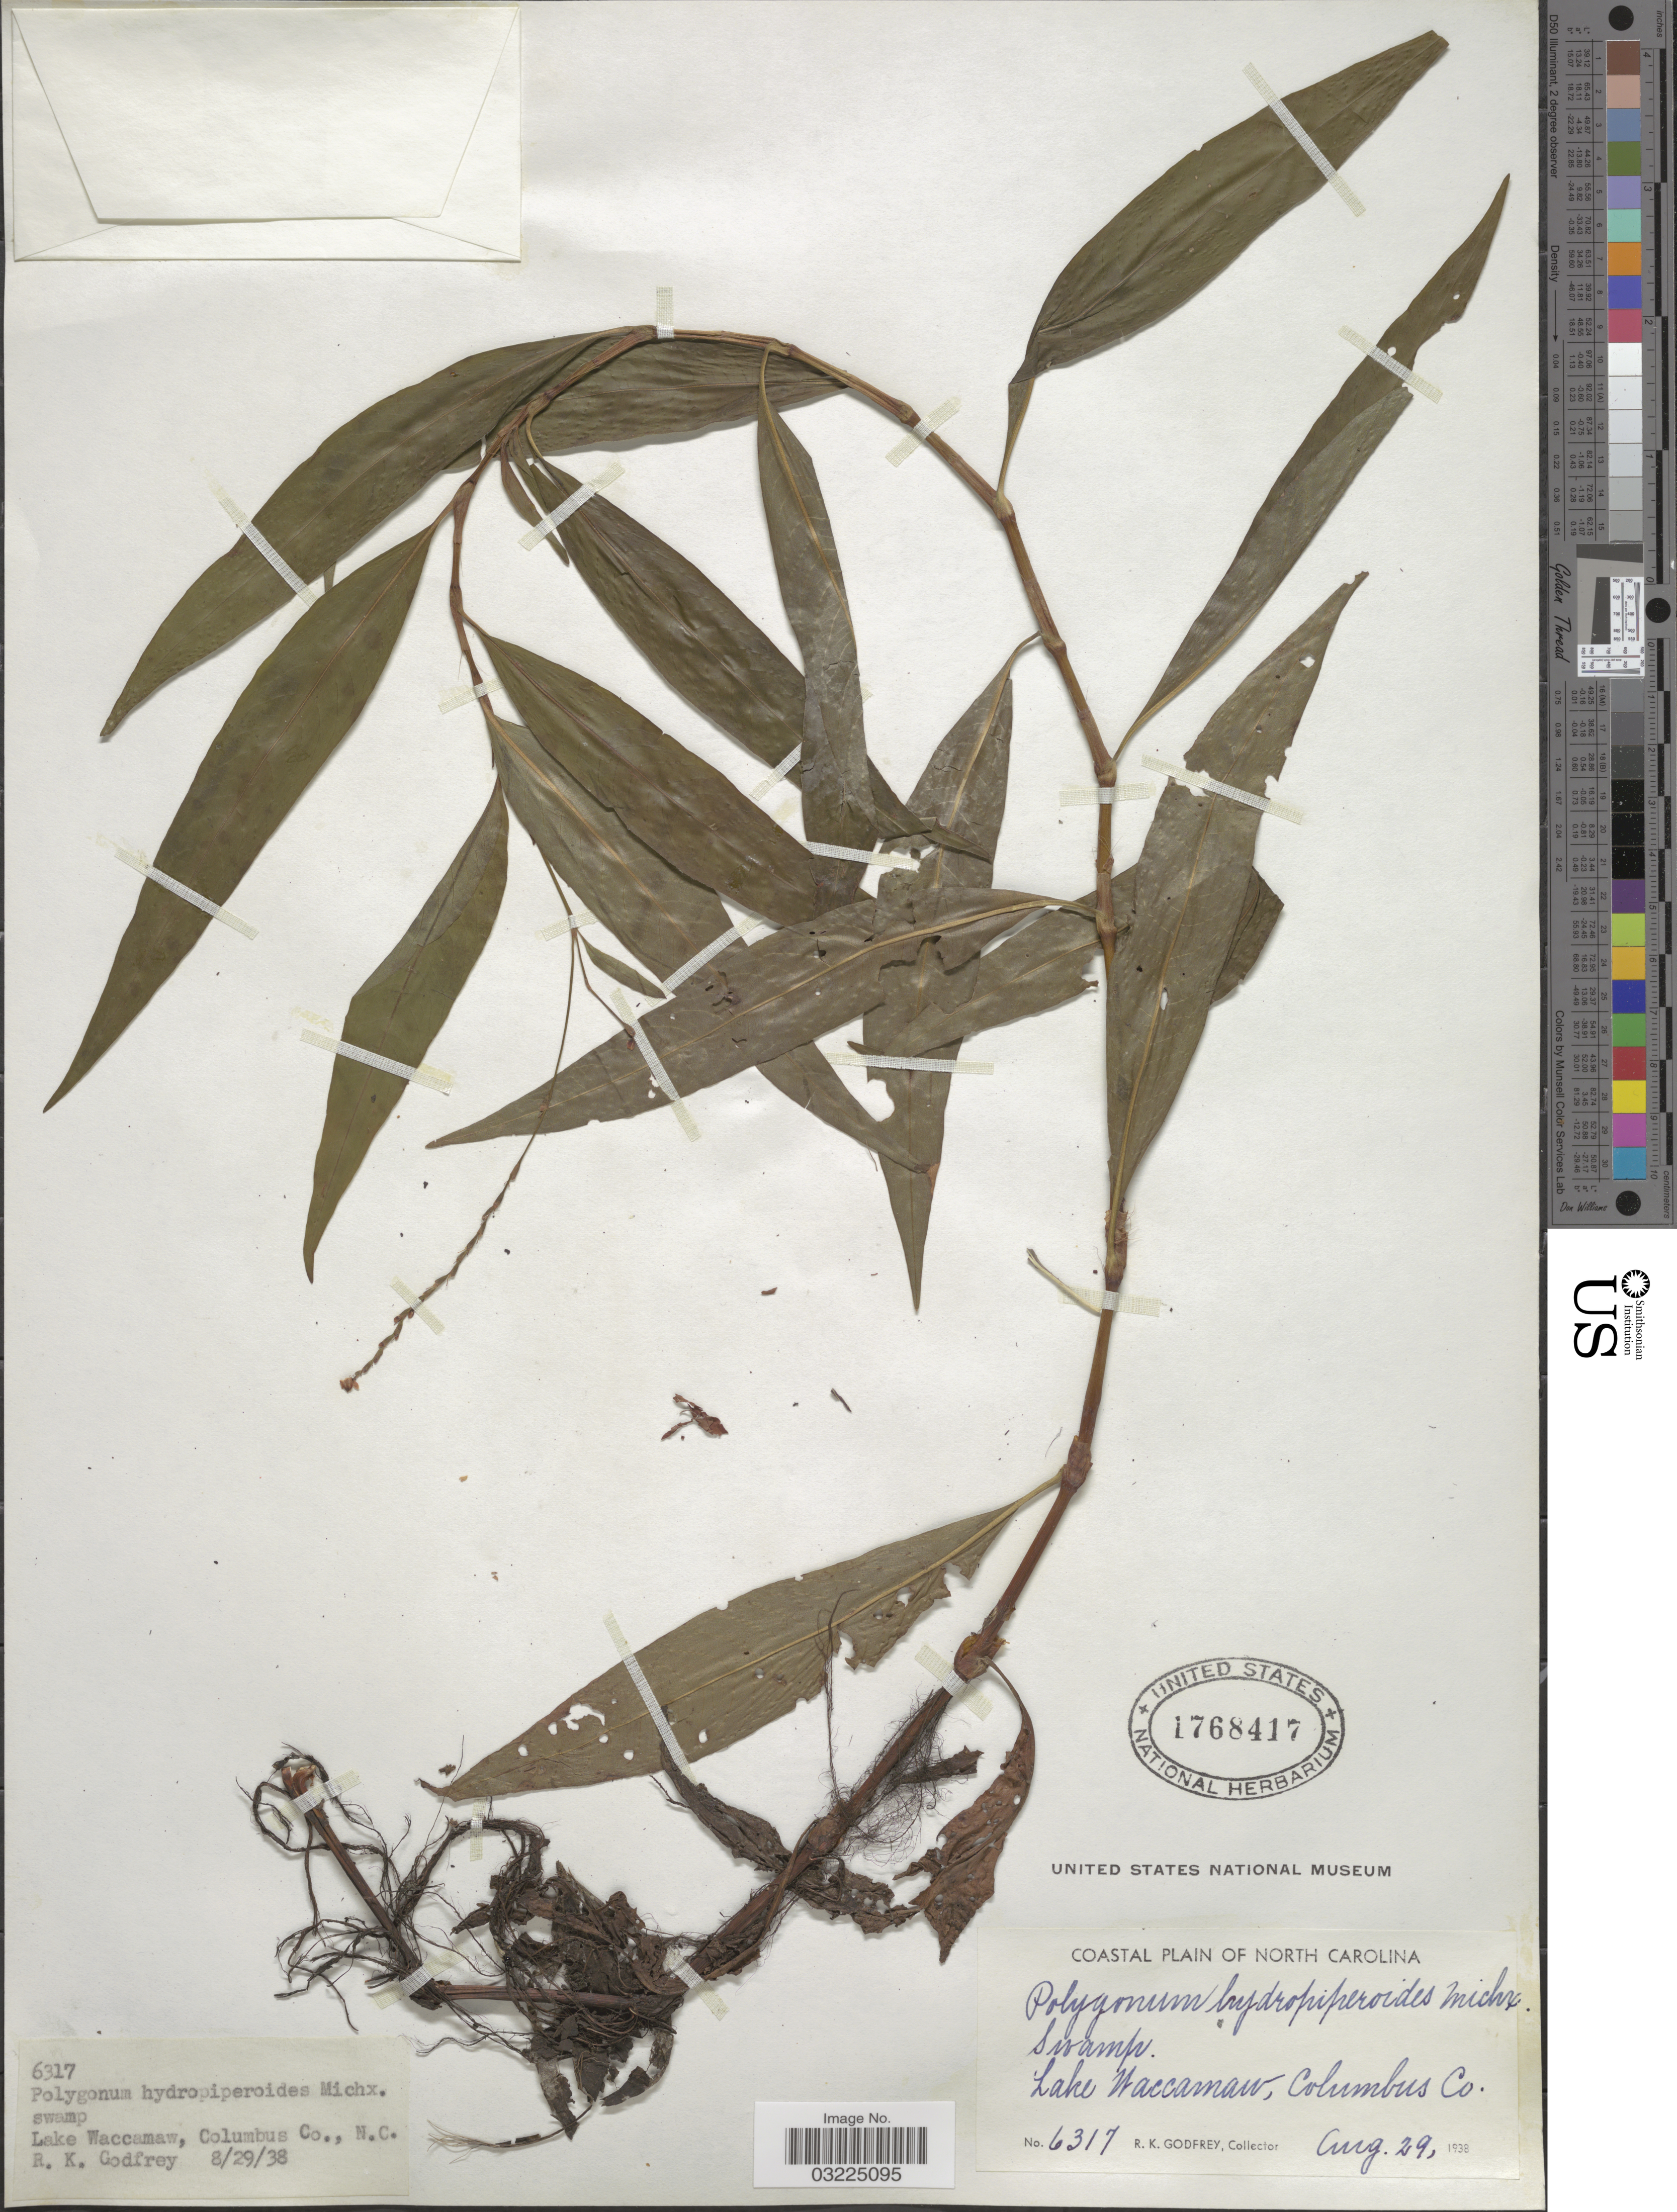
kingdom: Plantae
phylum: Tracheophyta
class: Magnoliopsida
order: Caryophyllales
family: Polygonaceae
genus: Persicaria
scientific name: Persicaria punctata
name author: (Elliott) Small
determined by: Atha, D. E.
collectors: R. K. Godfrey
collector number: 6317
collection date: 1938-08-29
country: United States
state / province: North Carolina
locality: Coastal Plain of North Carolina, Lake Waccamaw, Columbus Co.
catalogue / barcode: US 1768417